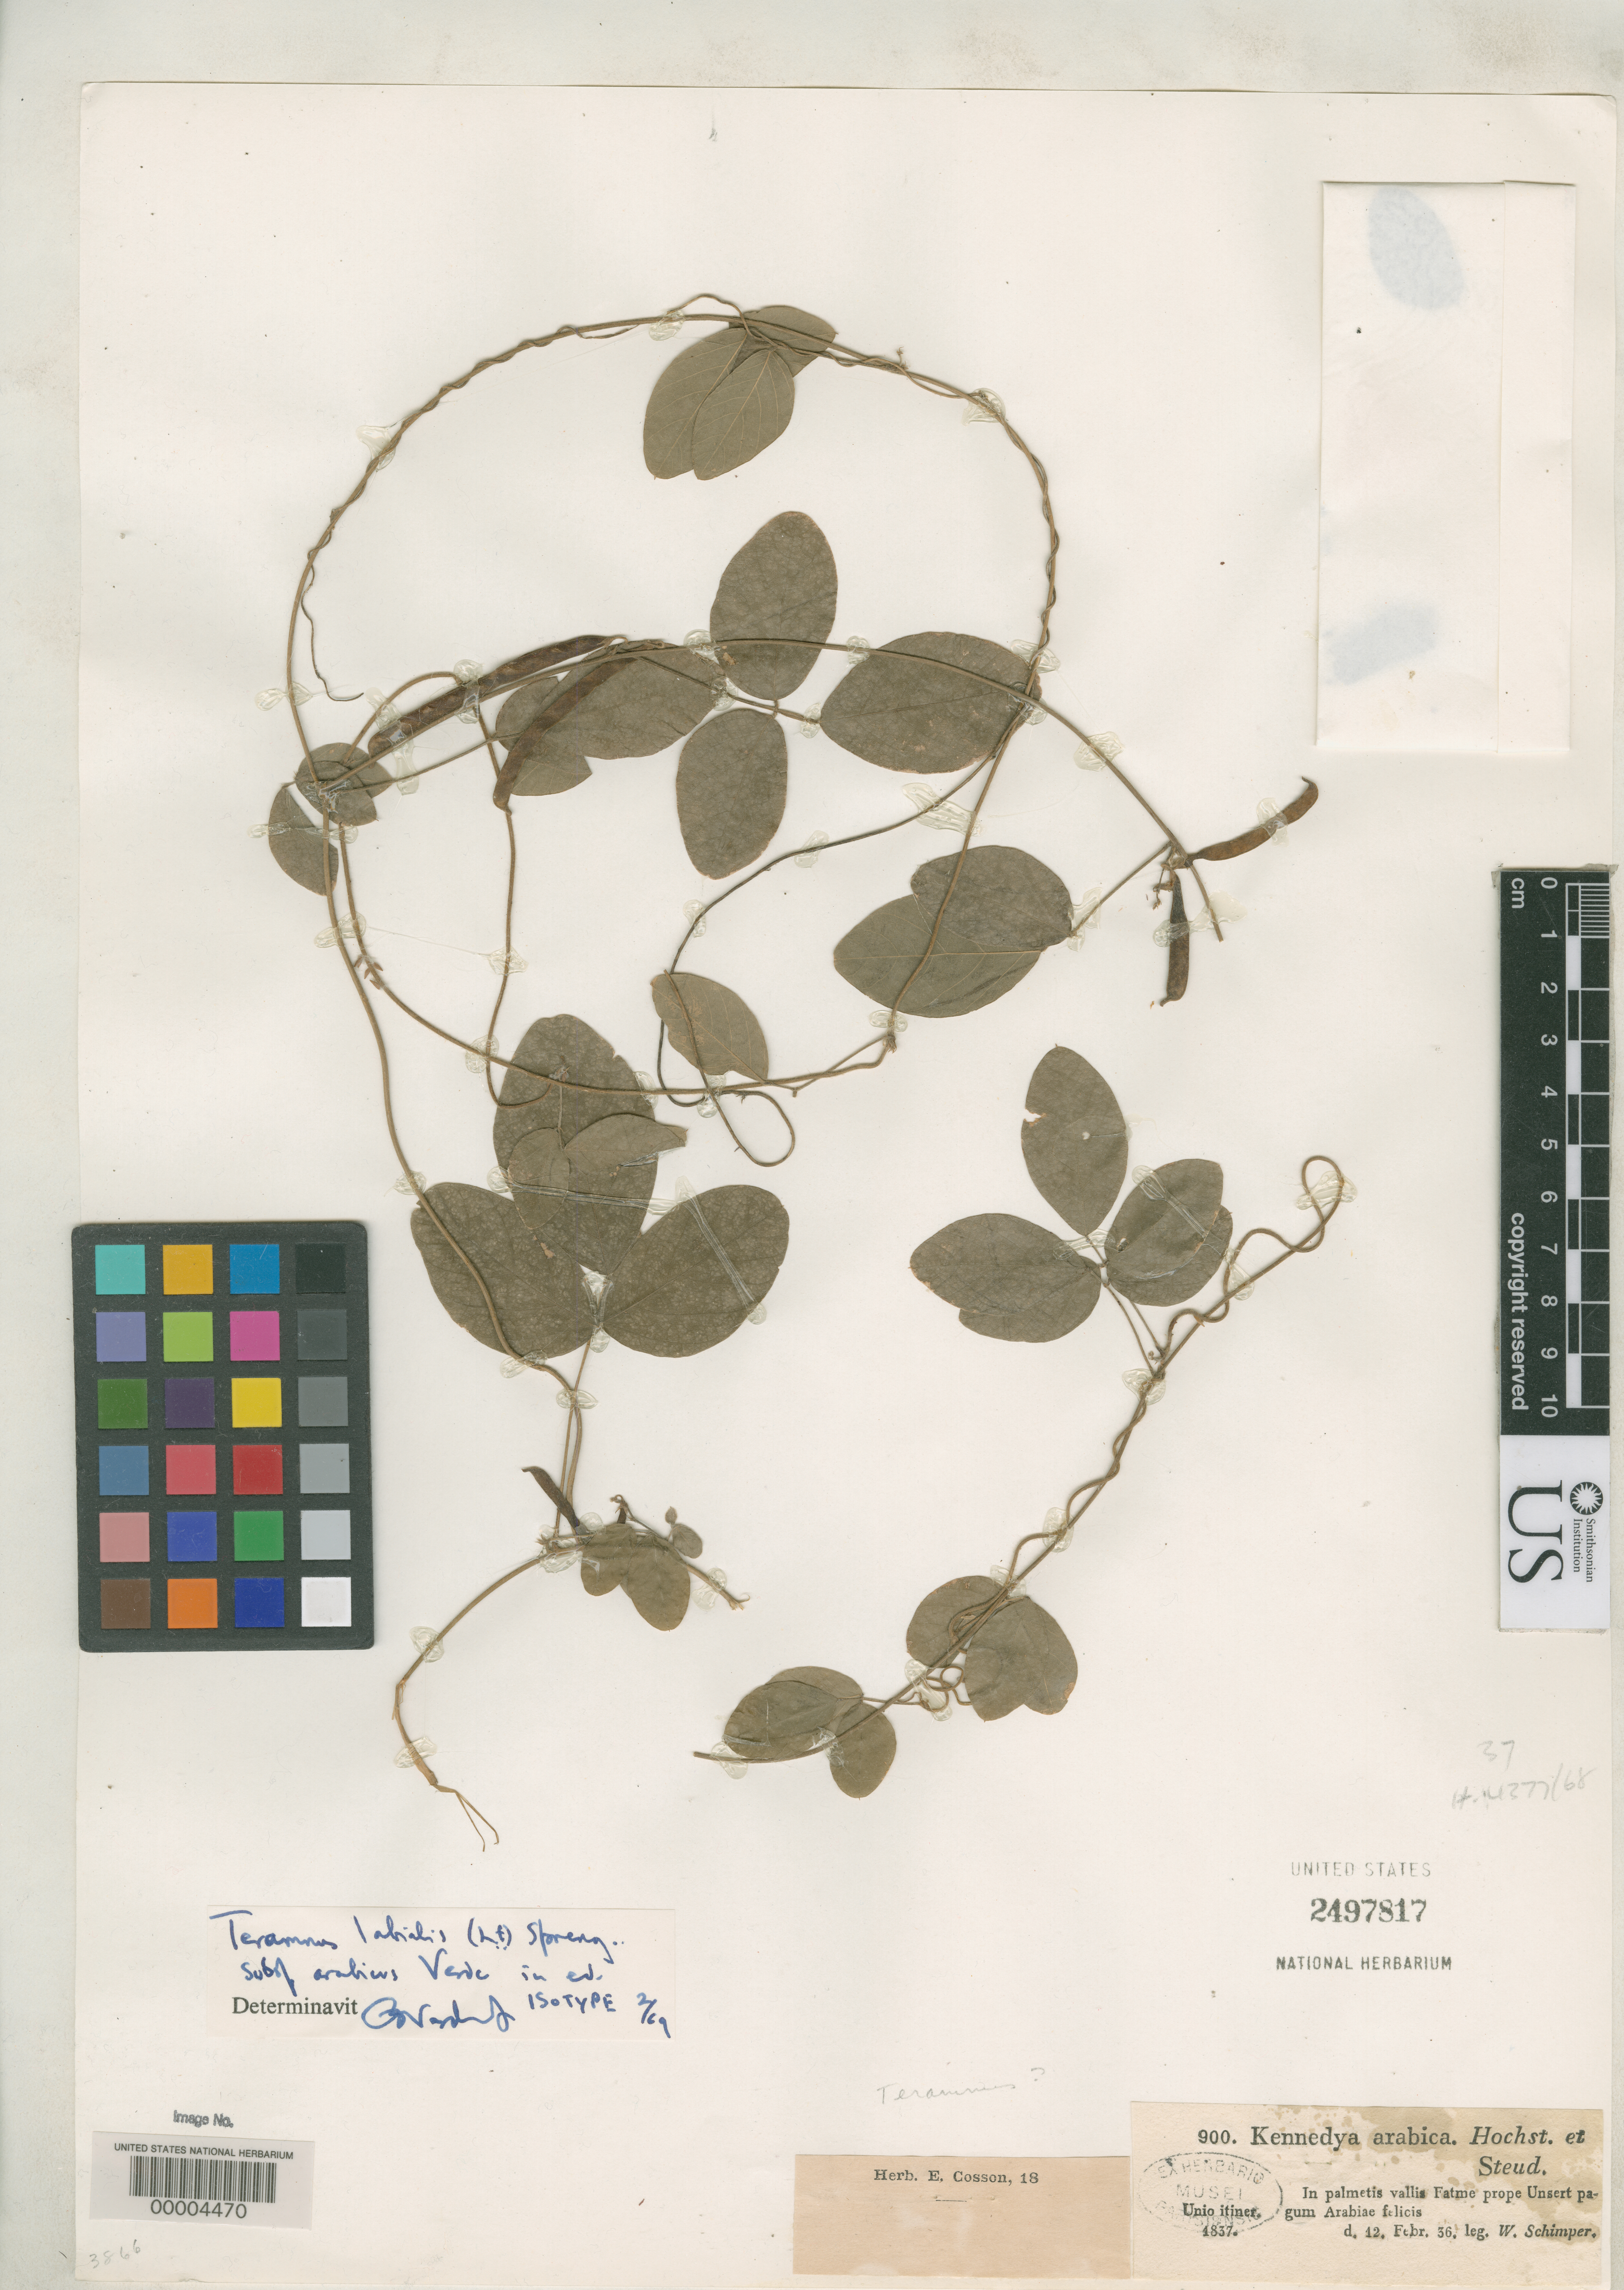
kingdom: Plantae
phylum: Tracheophyta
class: Magnoliopsida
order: Fabales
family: Fabaceae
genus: Teramnus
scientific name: Teramnus labialis subsp. arabicus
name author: Verdc.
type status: Isotype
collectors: G. W. Schimper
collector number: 900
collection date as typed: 12 Feb 1836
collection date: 1836-02-12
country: Yemen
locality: In palmetis vallis Fatma prope Unsert pagum Arabiae felicis [=Yemen]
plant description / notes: Labeled as "Kennedya arabica Hochst. et Steud.", name apparently not validly published. Annotated in 1969 by Verdcourt as isotype of Teramnus labialis subsp. arabicus Verdc. (Tropicos erroneously cites that name as a replacement name for Glycine senegalensis DC.; that name cited as synonym but Vercourt described the subspecies as a new taxon with its own type, not as a replacement name.)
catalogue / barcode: US 2497817